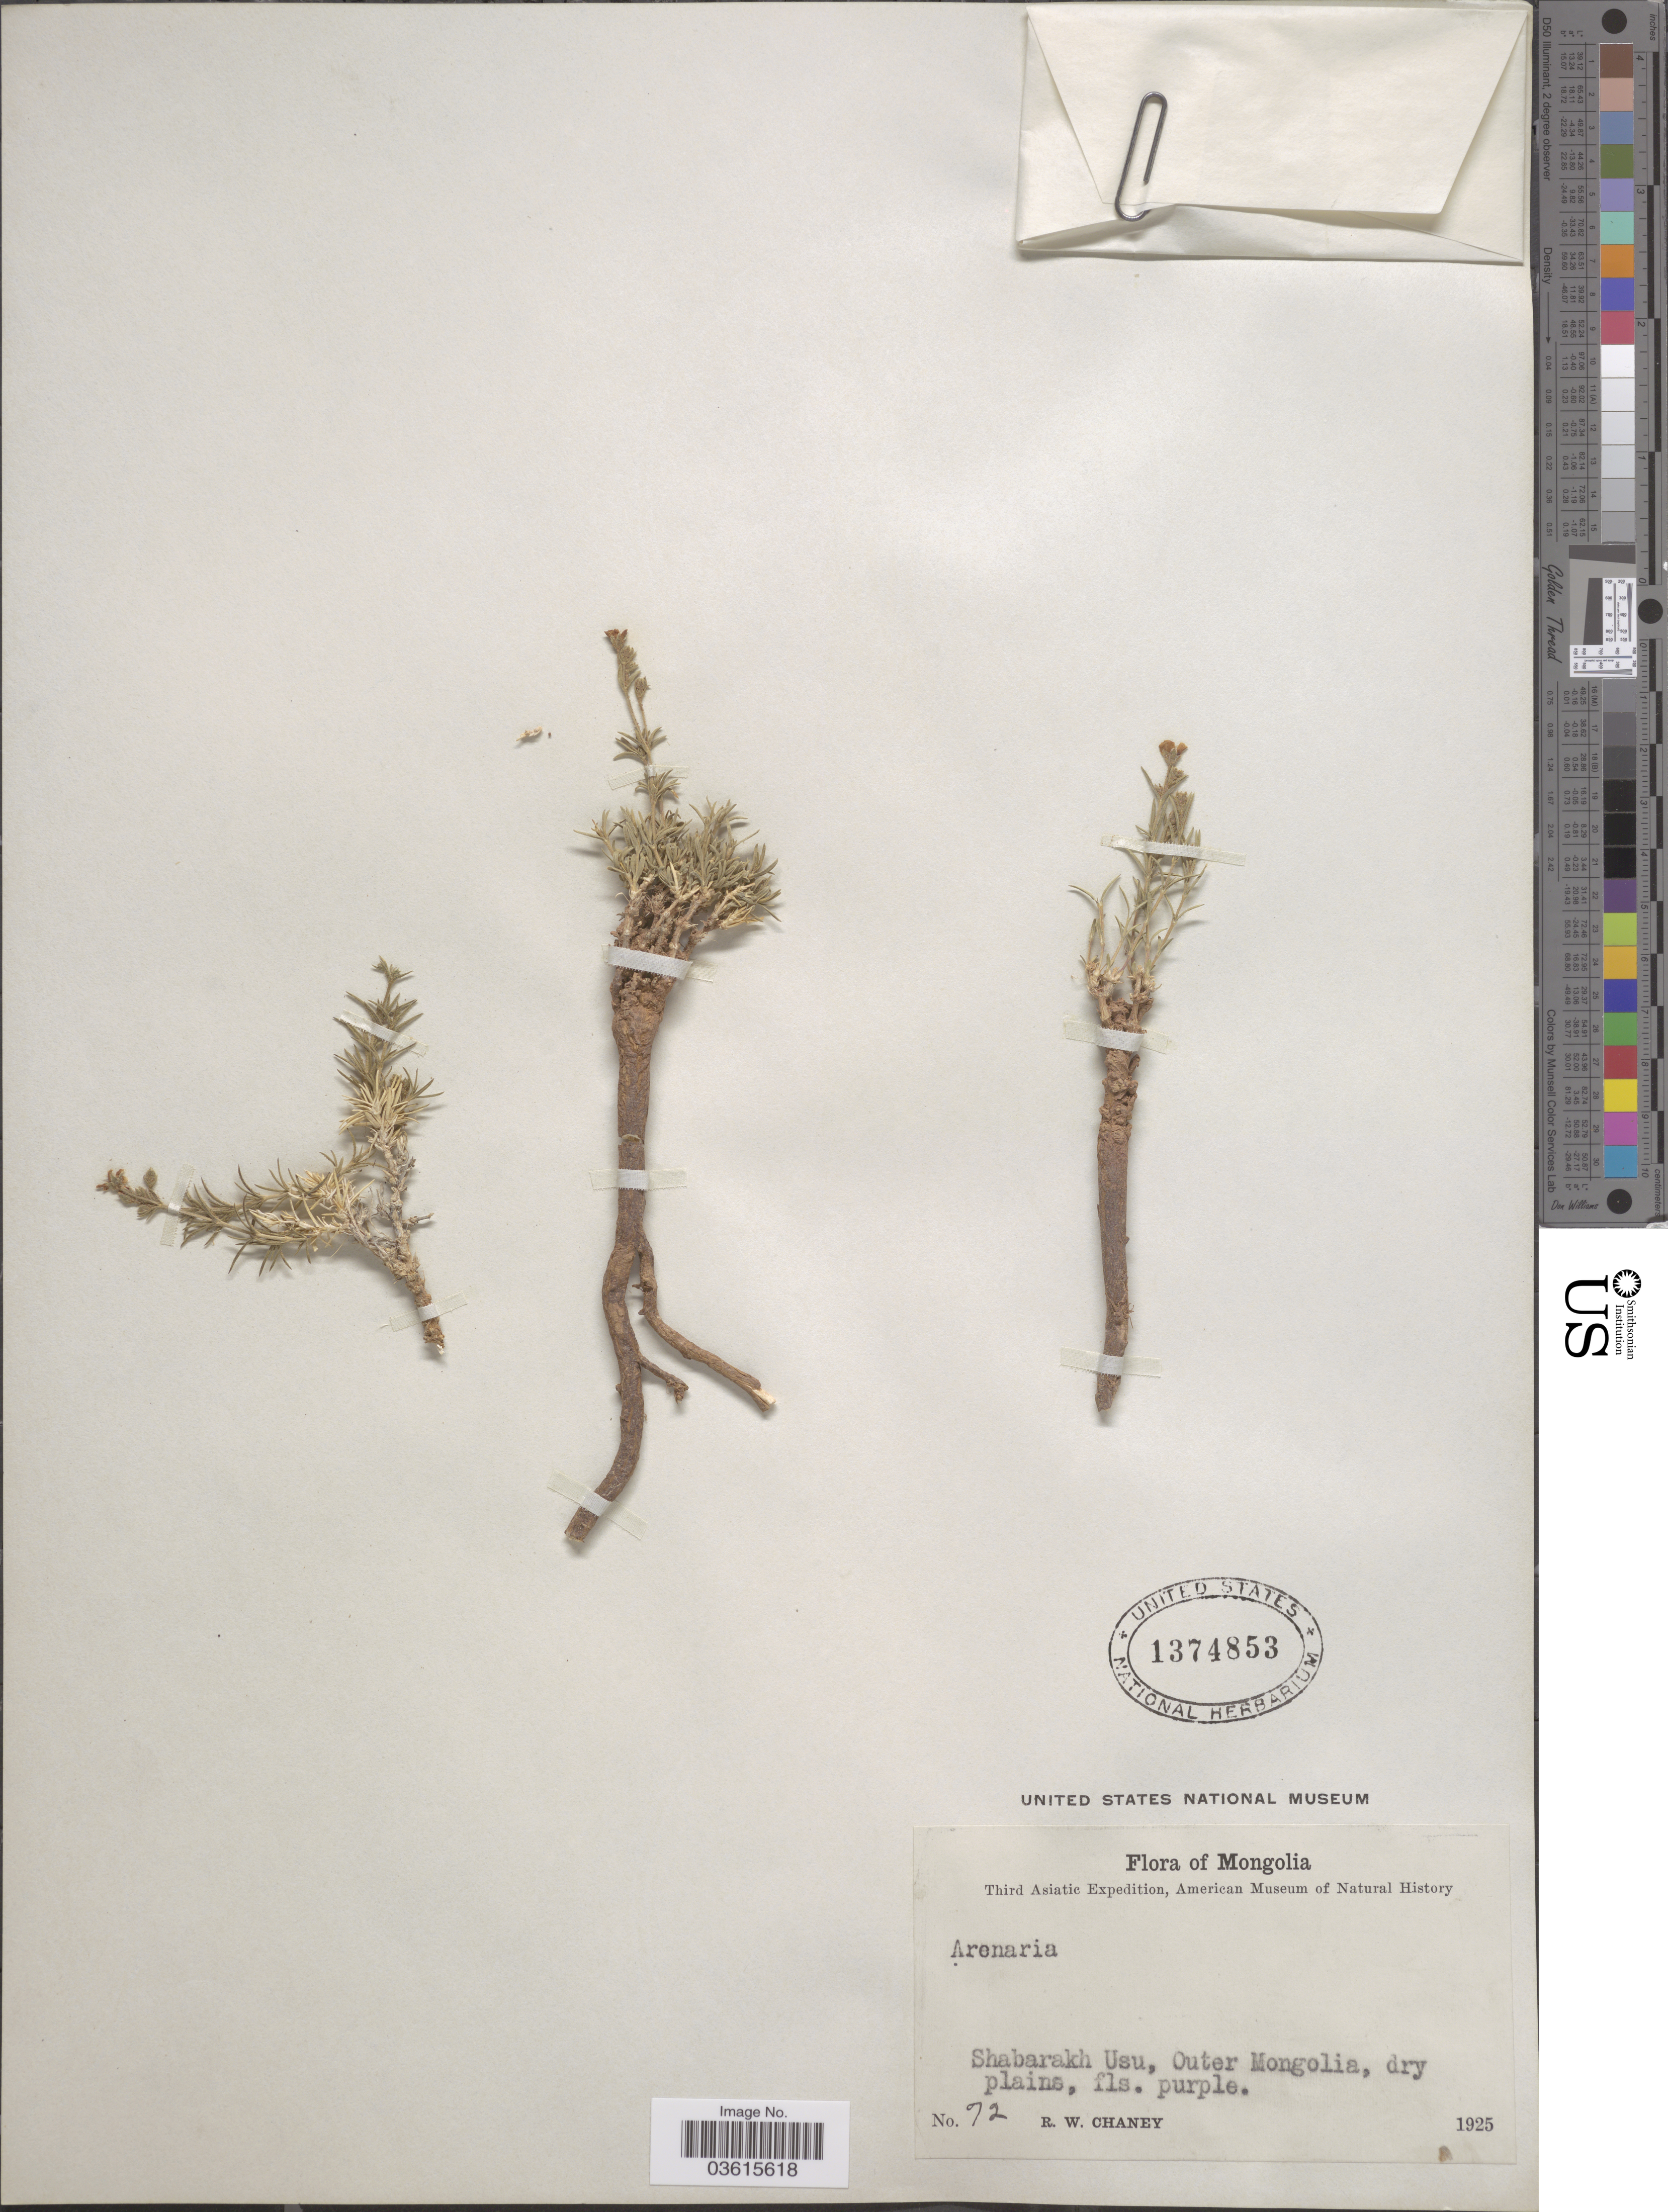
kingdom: Plantae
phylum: Tracheophyta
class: Magnoliopsida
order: Caryophyllales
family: Caryophyllaceae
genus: Arenaria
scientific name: Arenaria sp.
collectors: R. Chaney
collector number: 72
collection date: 1925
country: Mongolia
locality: Mongolia. Shabarakh Usu, Outer Mongolia.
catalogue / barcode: US 1374853